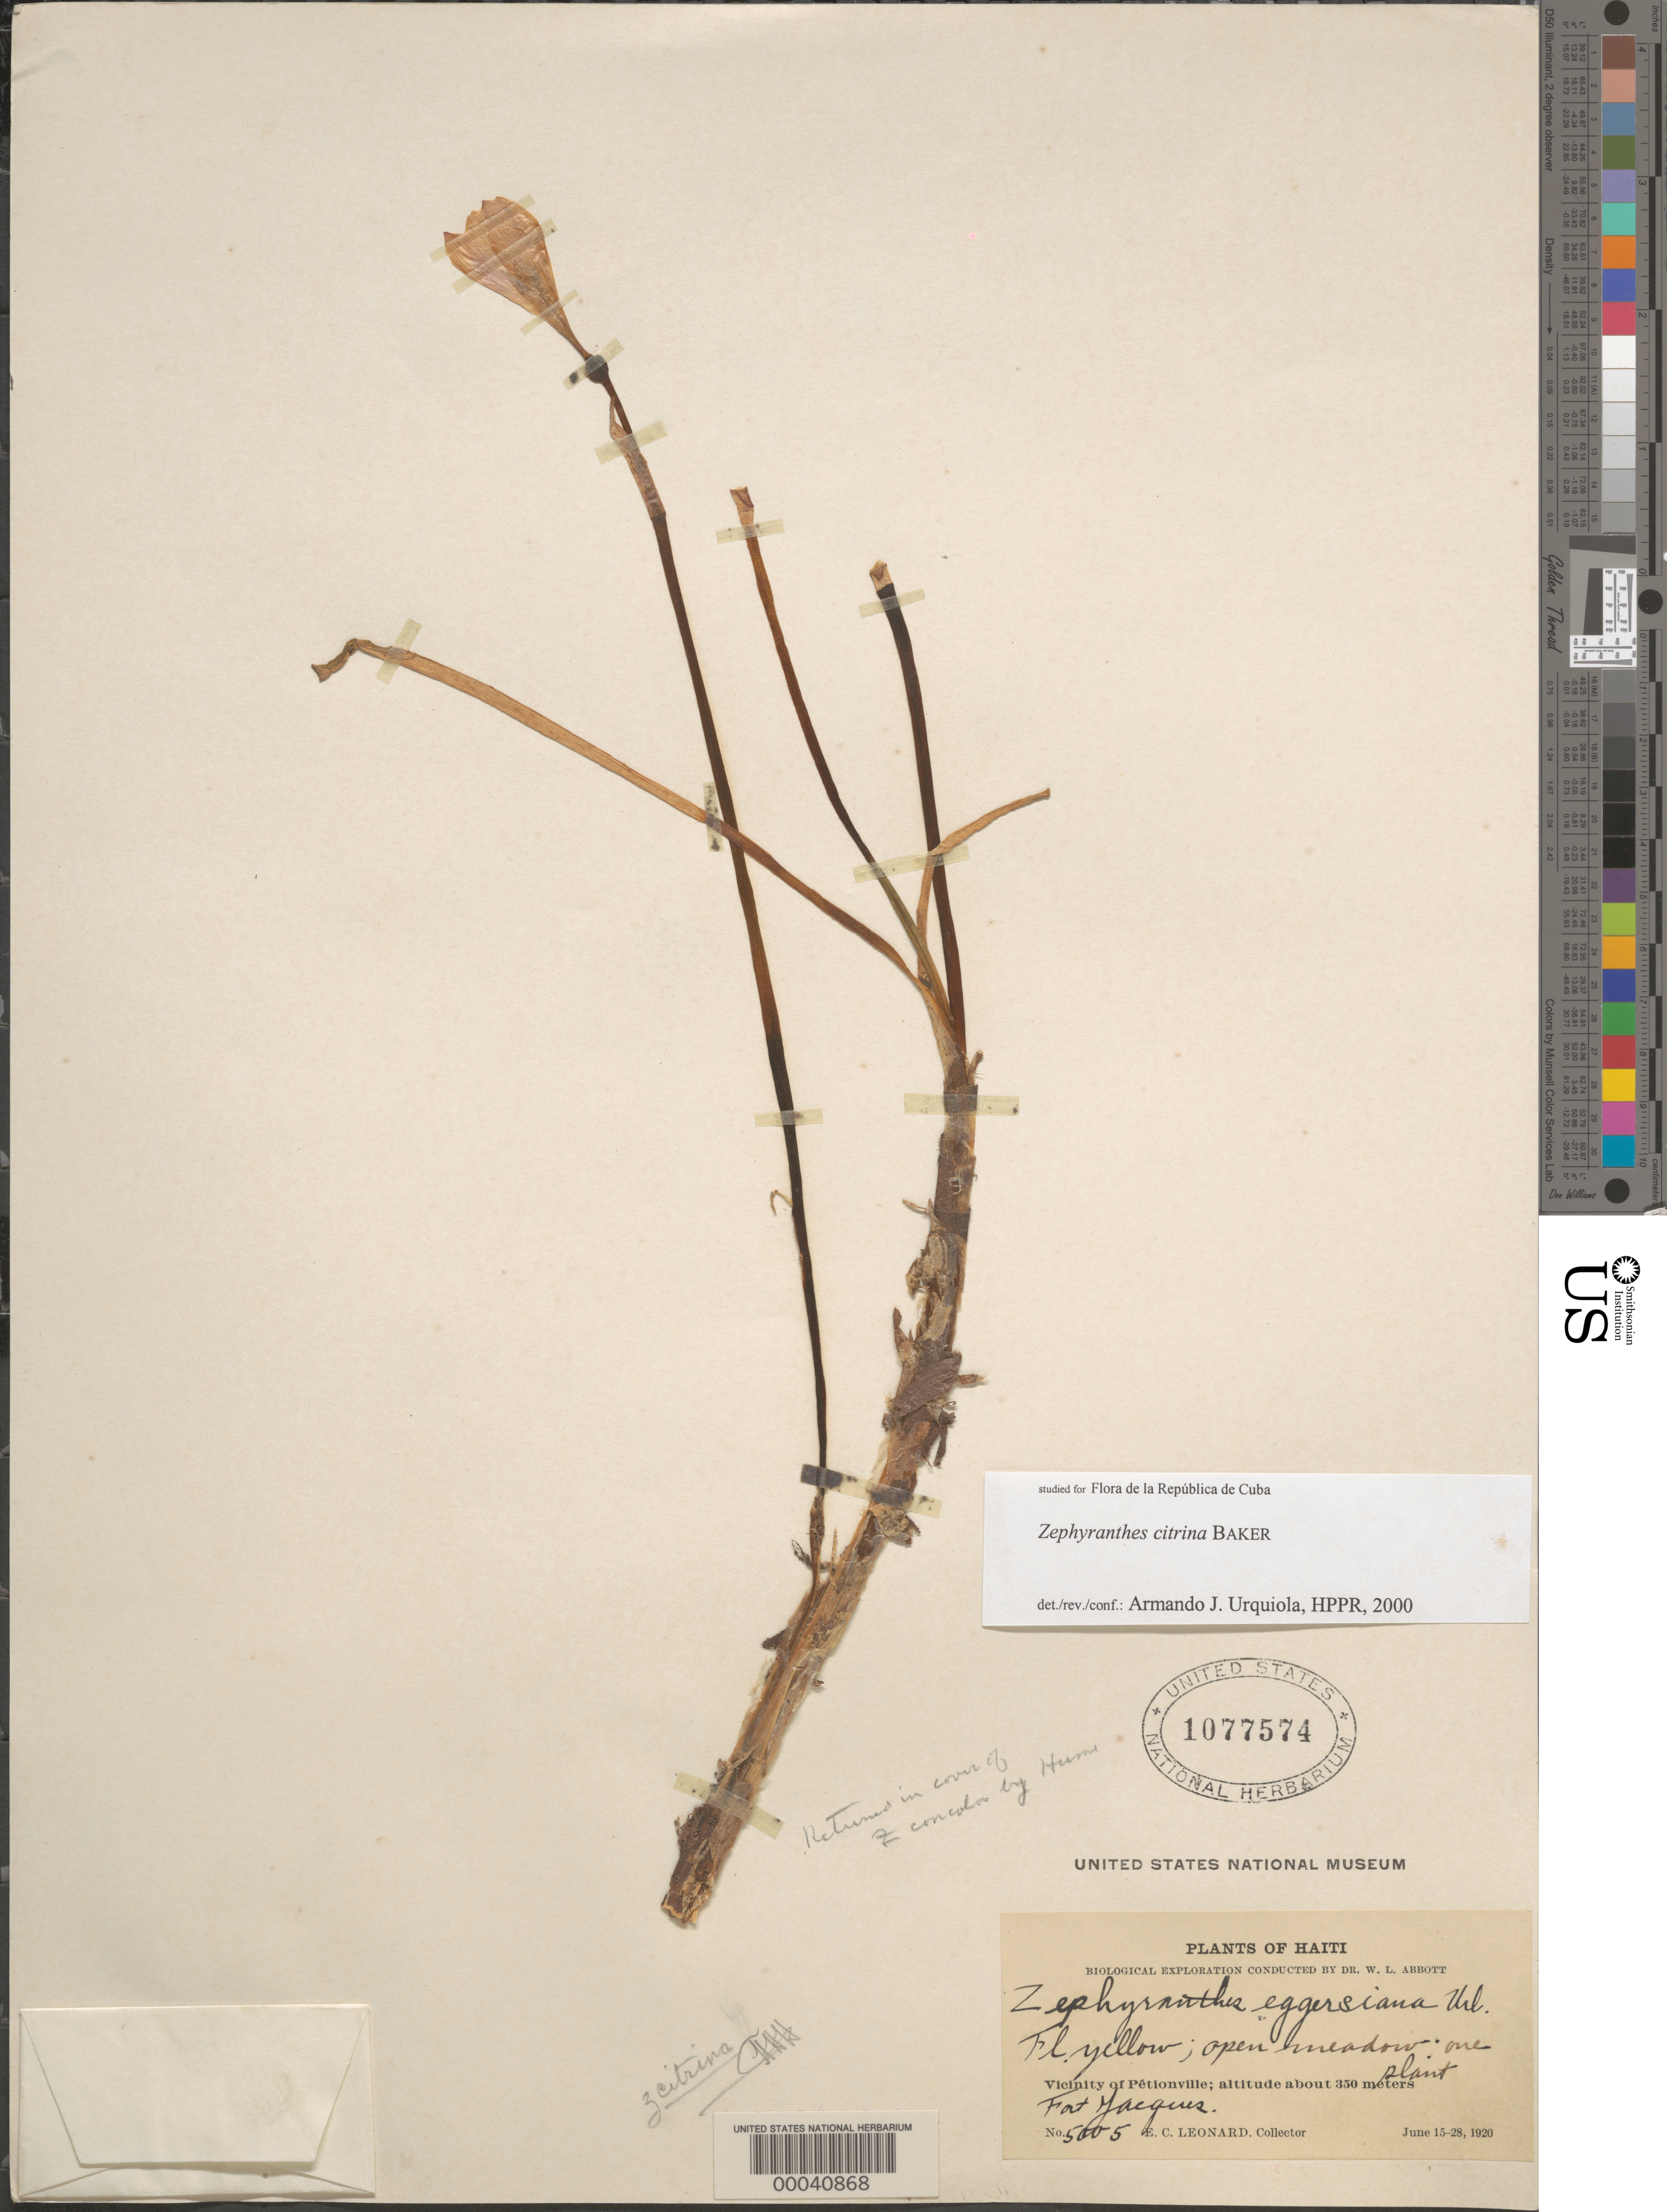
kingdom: Plantae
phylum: Tracheophyta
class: Liliopsida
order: Asparagales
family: Amaryllidaceae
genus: Zephyranthes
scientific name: Zephyranthes citrina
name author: Baker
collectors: E. C. Leonard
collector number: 5005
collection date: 1920-06-15/1920-06-28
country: Haiti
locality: Vicinity of Pétionville. Fort Jacques.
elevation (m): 350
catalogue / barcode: US 1077574